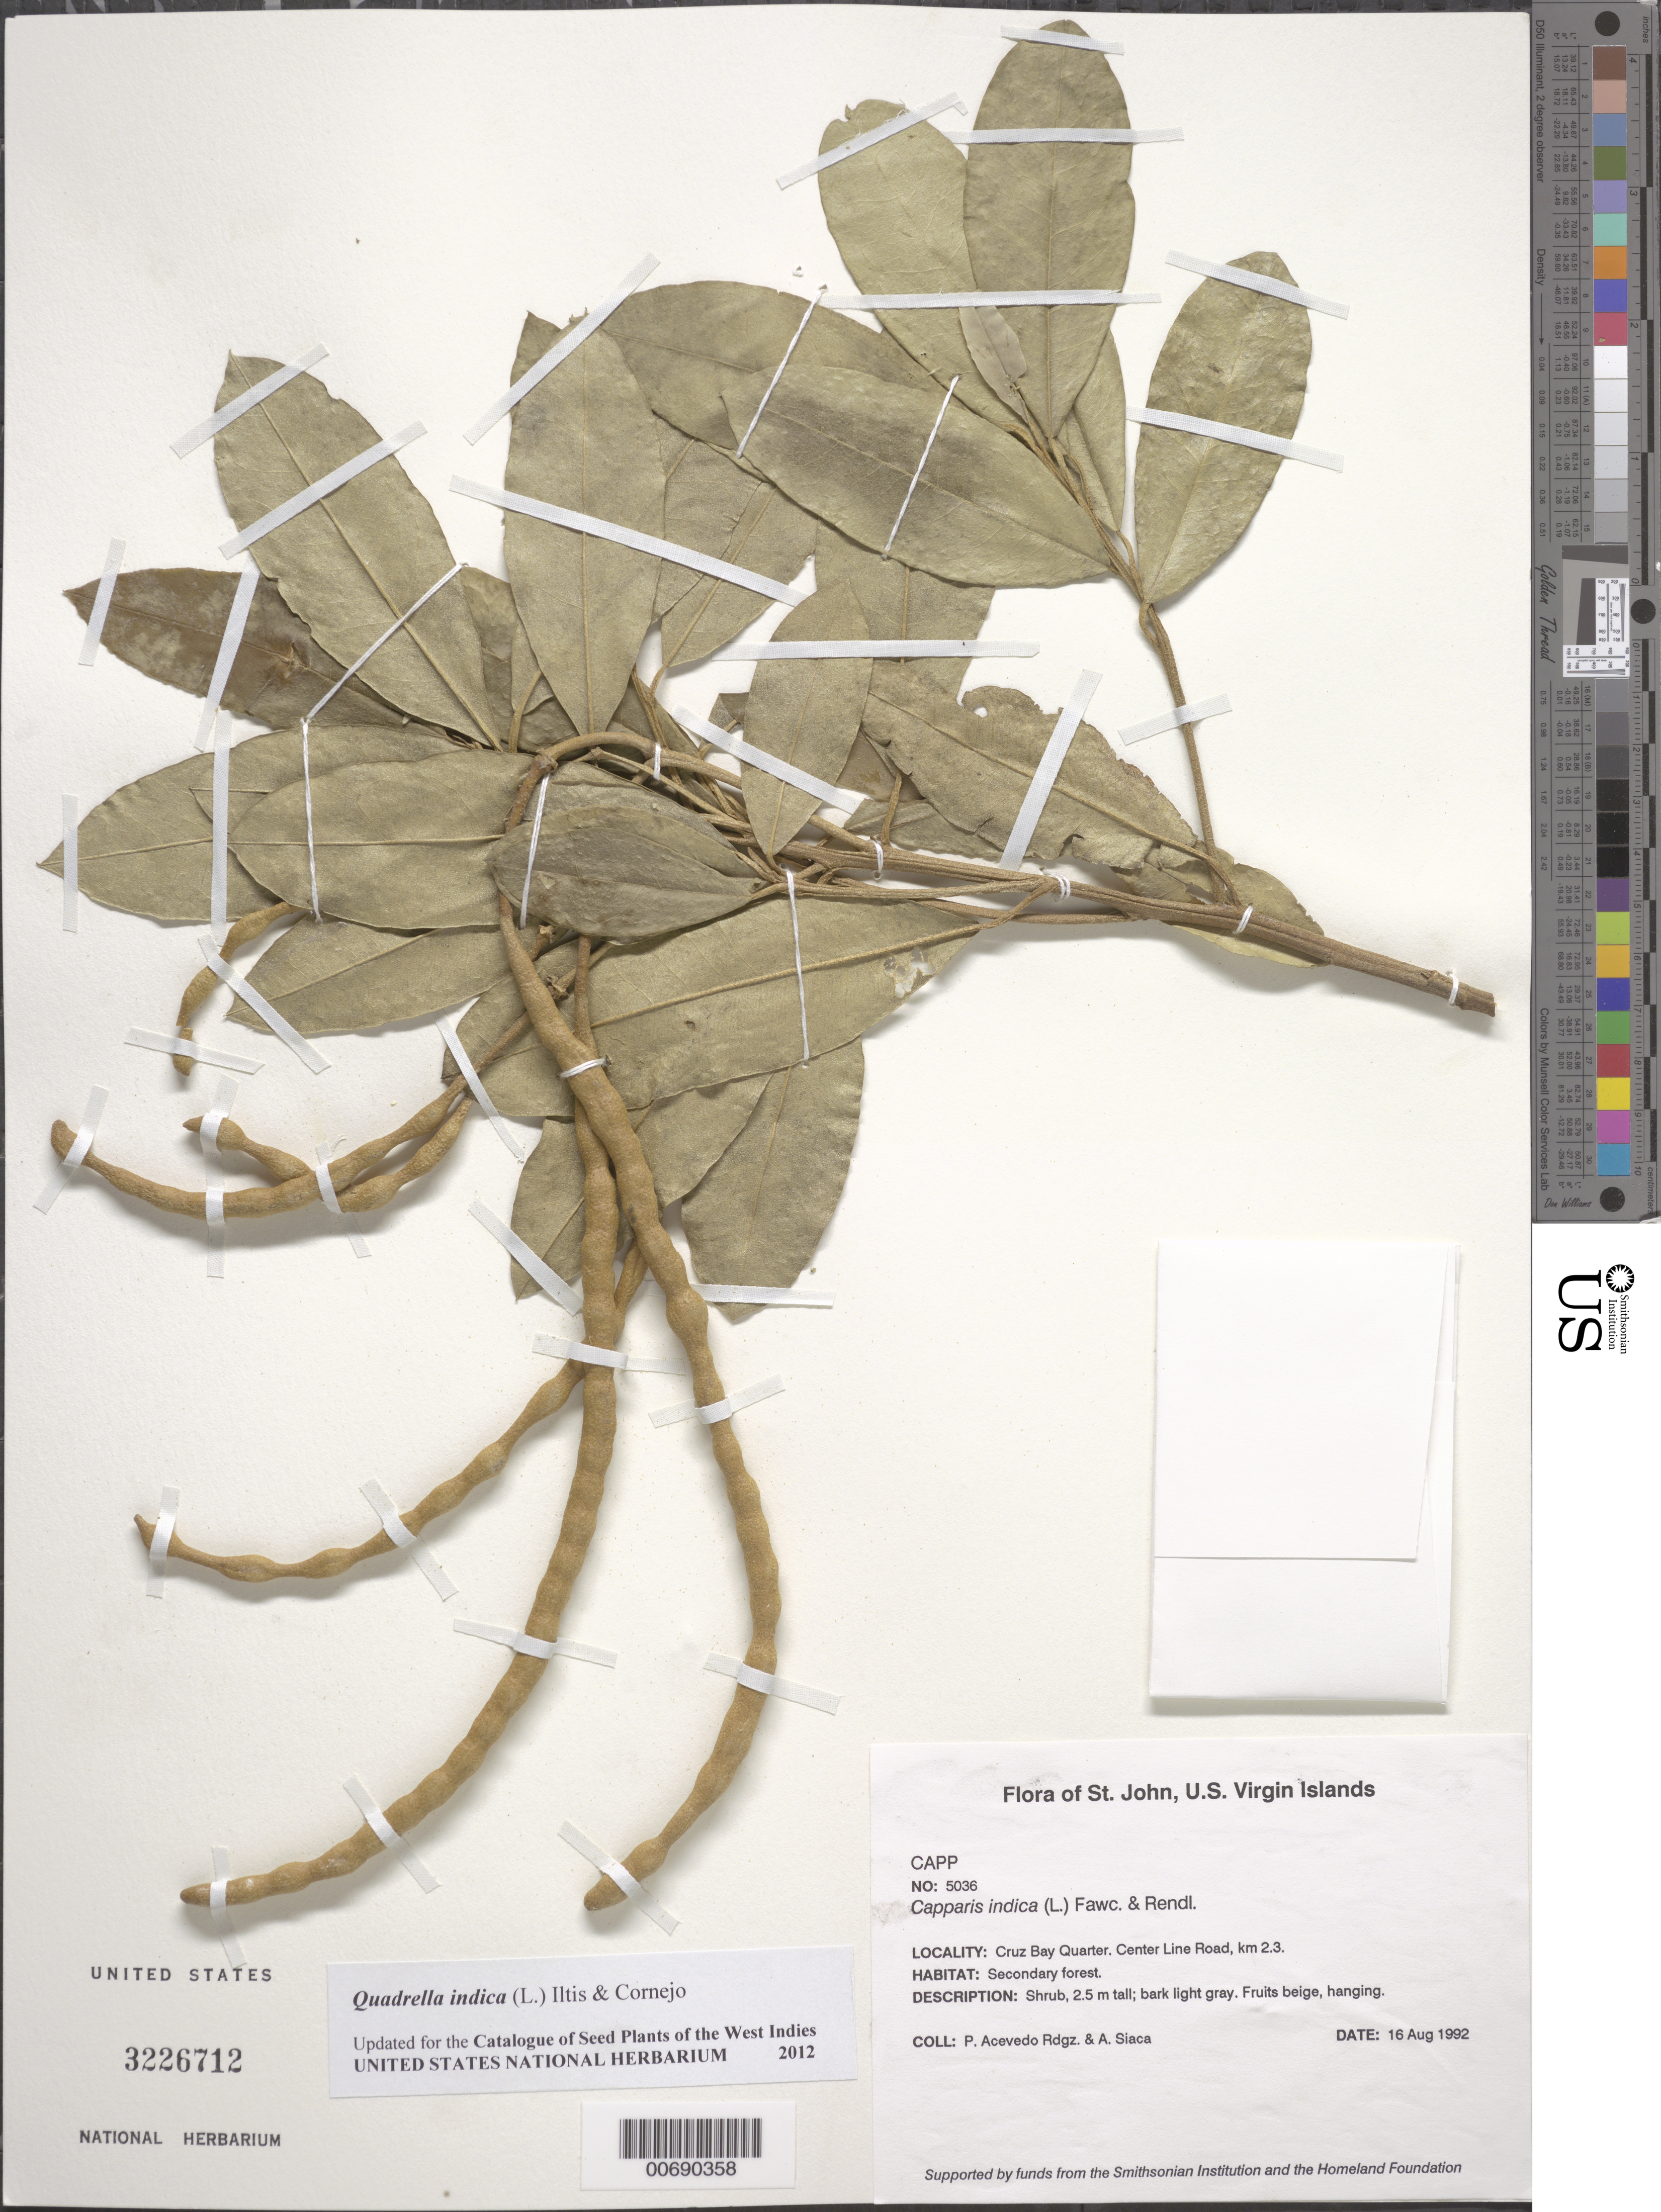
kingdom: Plantae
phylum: Tracheophyta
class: Magnoliopsida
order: Brassicales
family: Capparaceae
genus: Quadrella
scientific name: Quadrella indica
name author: (L.) Iltis & Cornejo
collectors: P. Acevedo-Rodr. & A. Siaca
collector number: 5036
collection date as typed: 16 Aug 1992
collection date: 1992-08-16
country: U.S. Virgin Islands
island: St. John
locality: Cruz Bay Quarter. Center Line Road, km 2.3.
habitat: Secondary forest.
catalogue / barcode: US 3226712